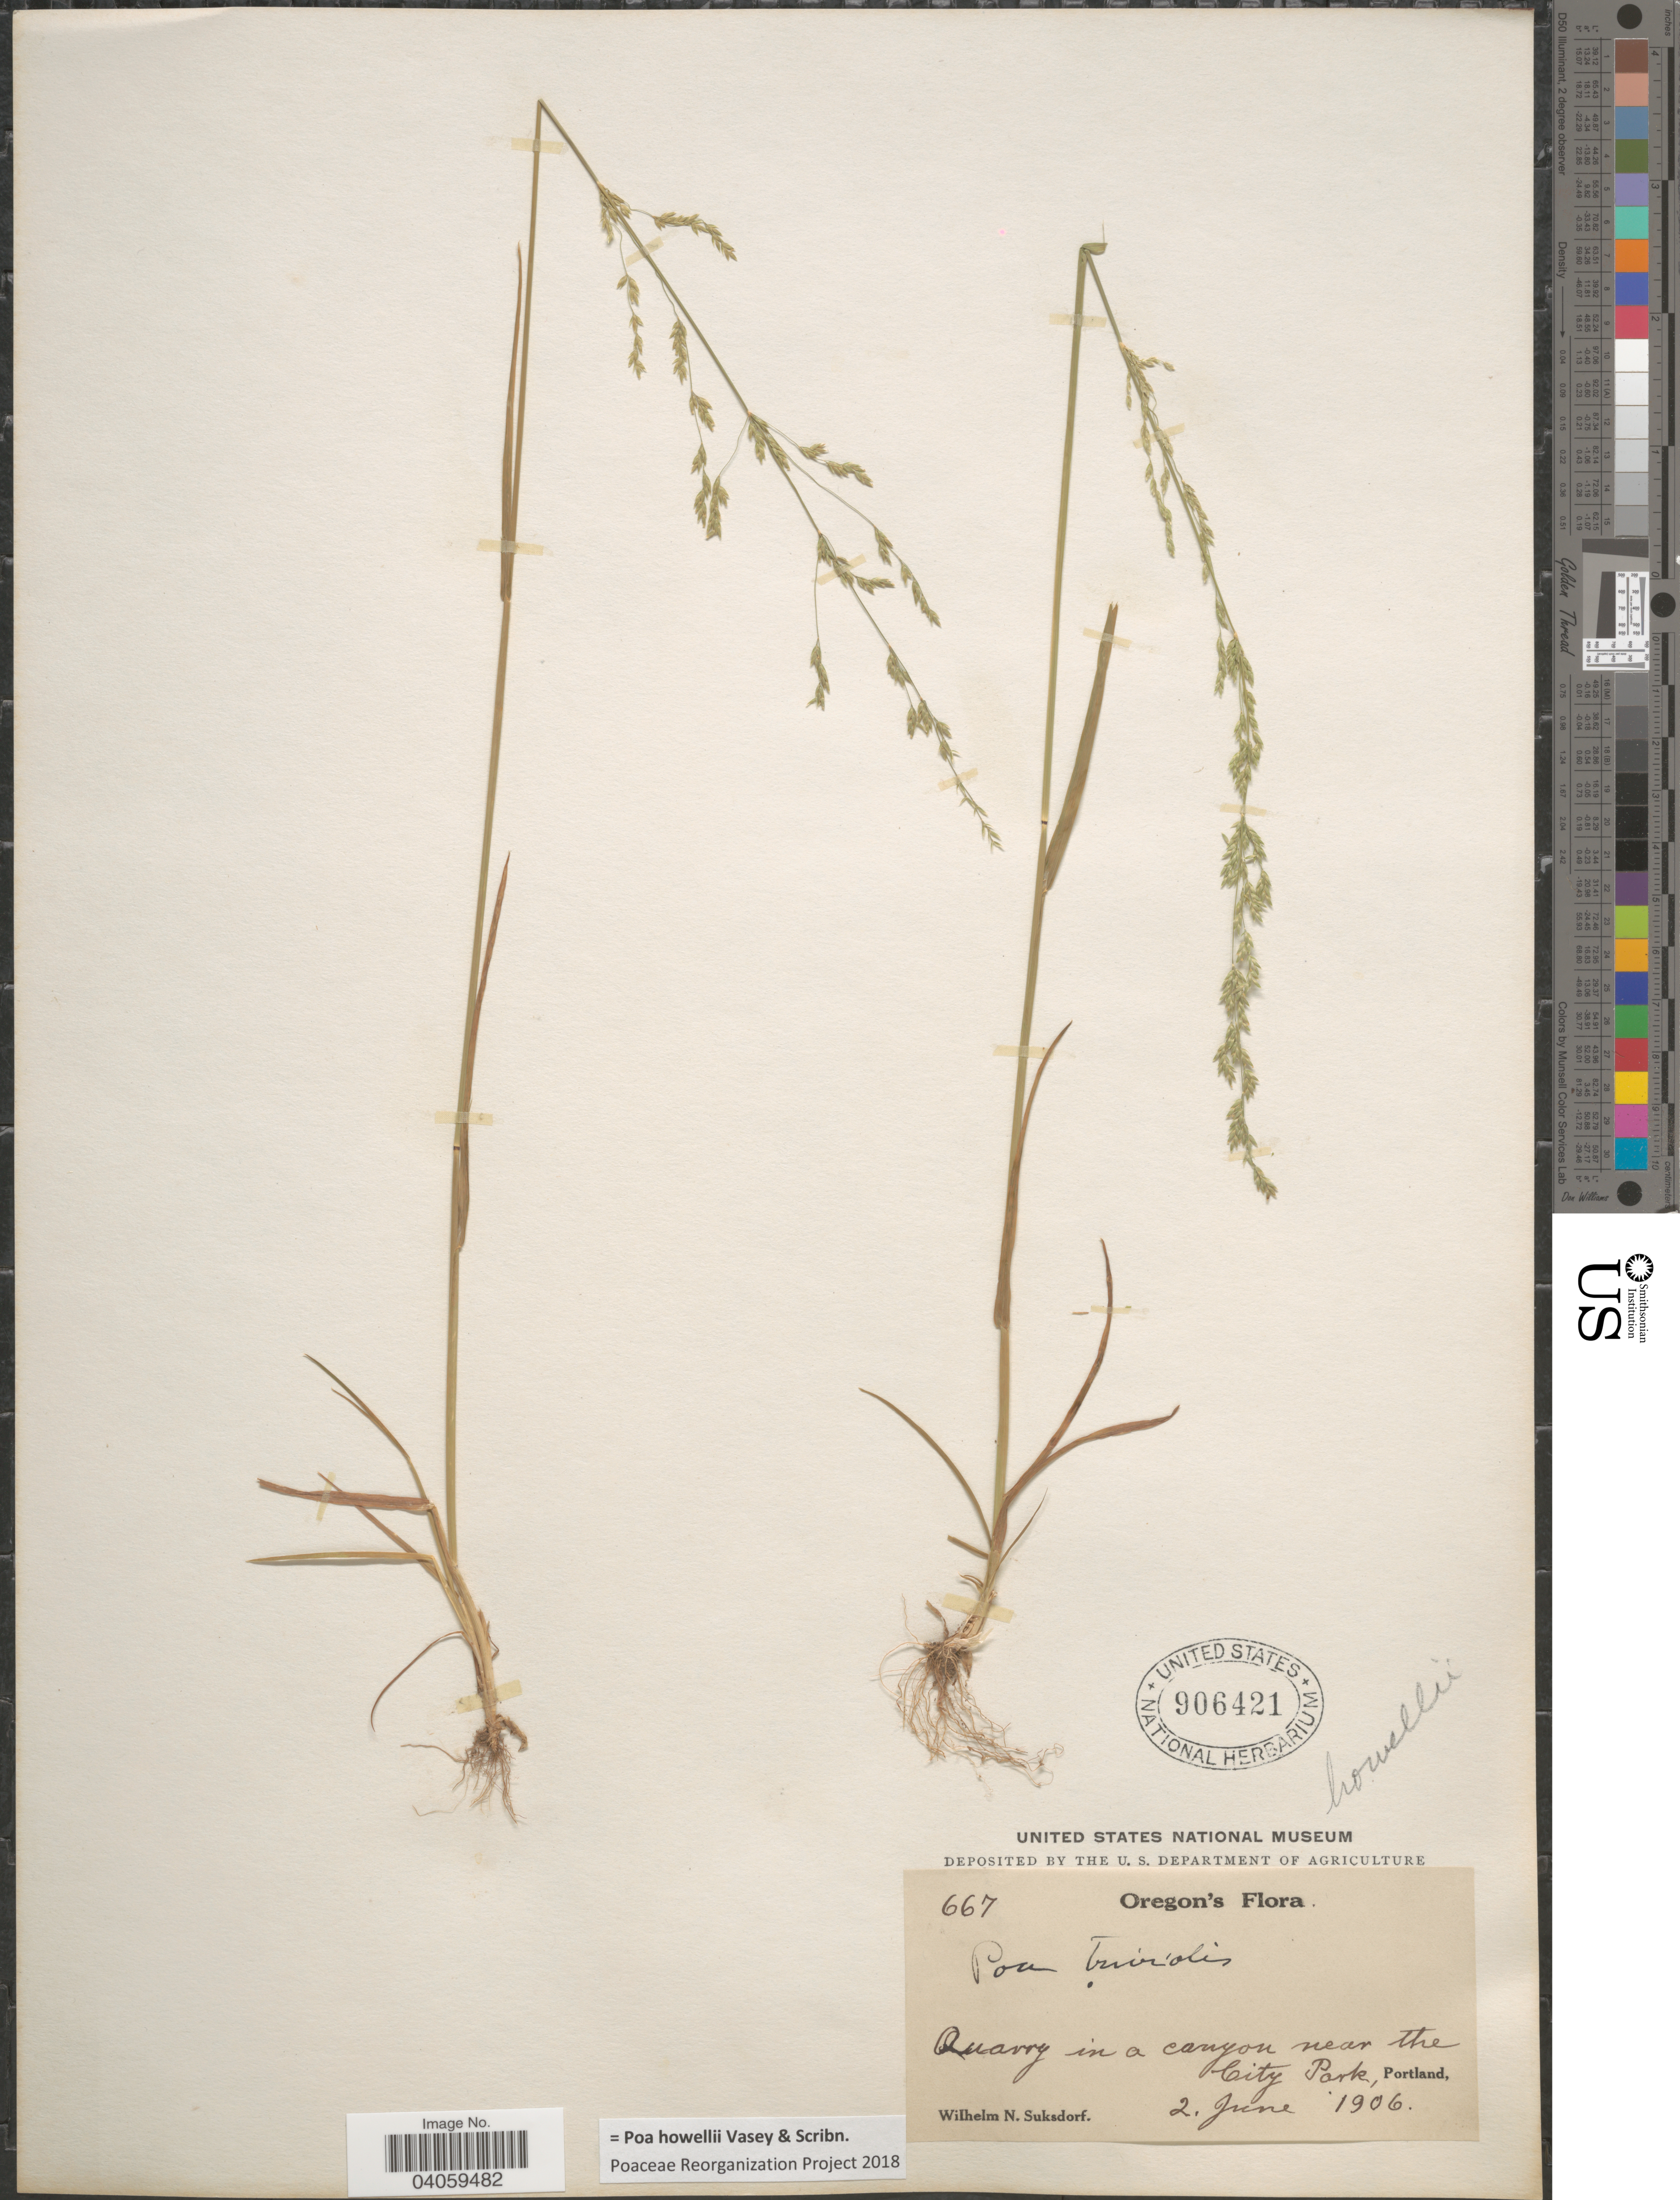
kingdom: Plantae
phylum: Tracheophyta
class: Liliopsida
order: Poales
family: Poaceae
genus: Poa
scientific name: Poa howellii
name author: Vasey & Scribn.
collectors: W. N. Suksdorf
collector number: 667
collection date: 1906-06-02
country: United States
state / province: Oregon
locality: Quarry in a canyon near the City Park, Portland.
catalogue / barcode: US 906421